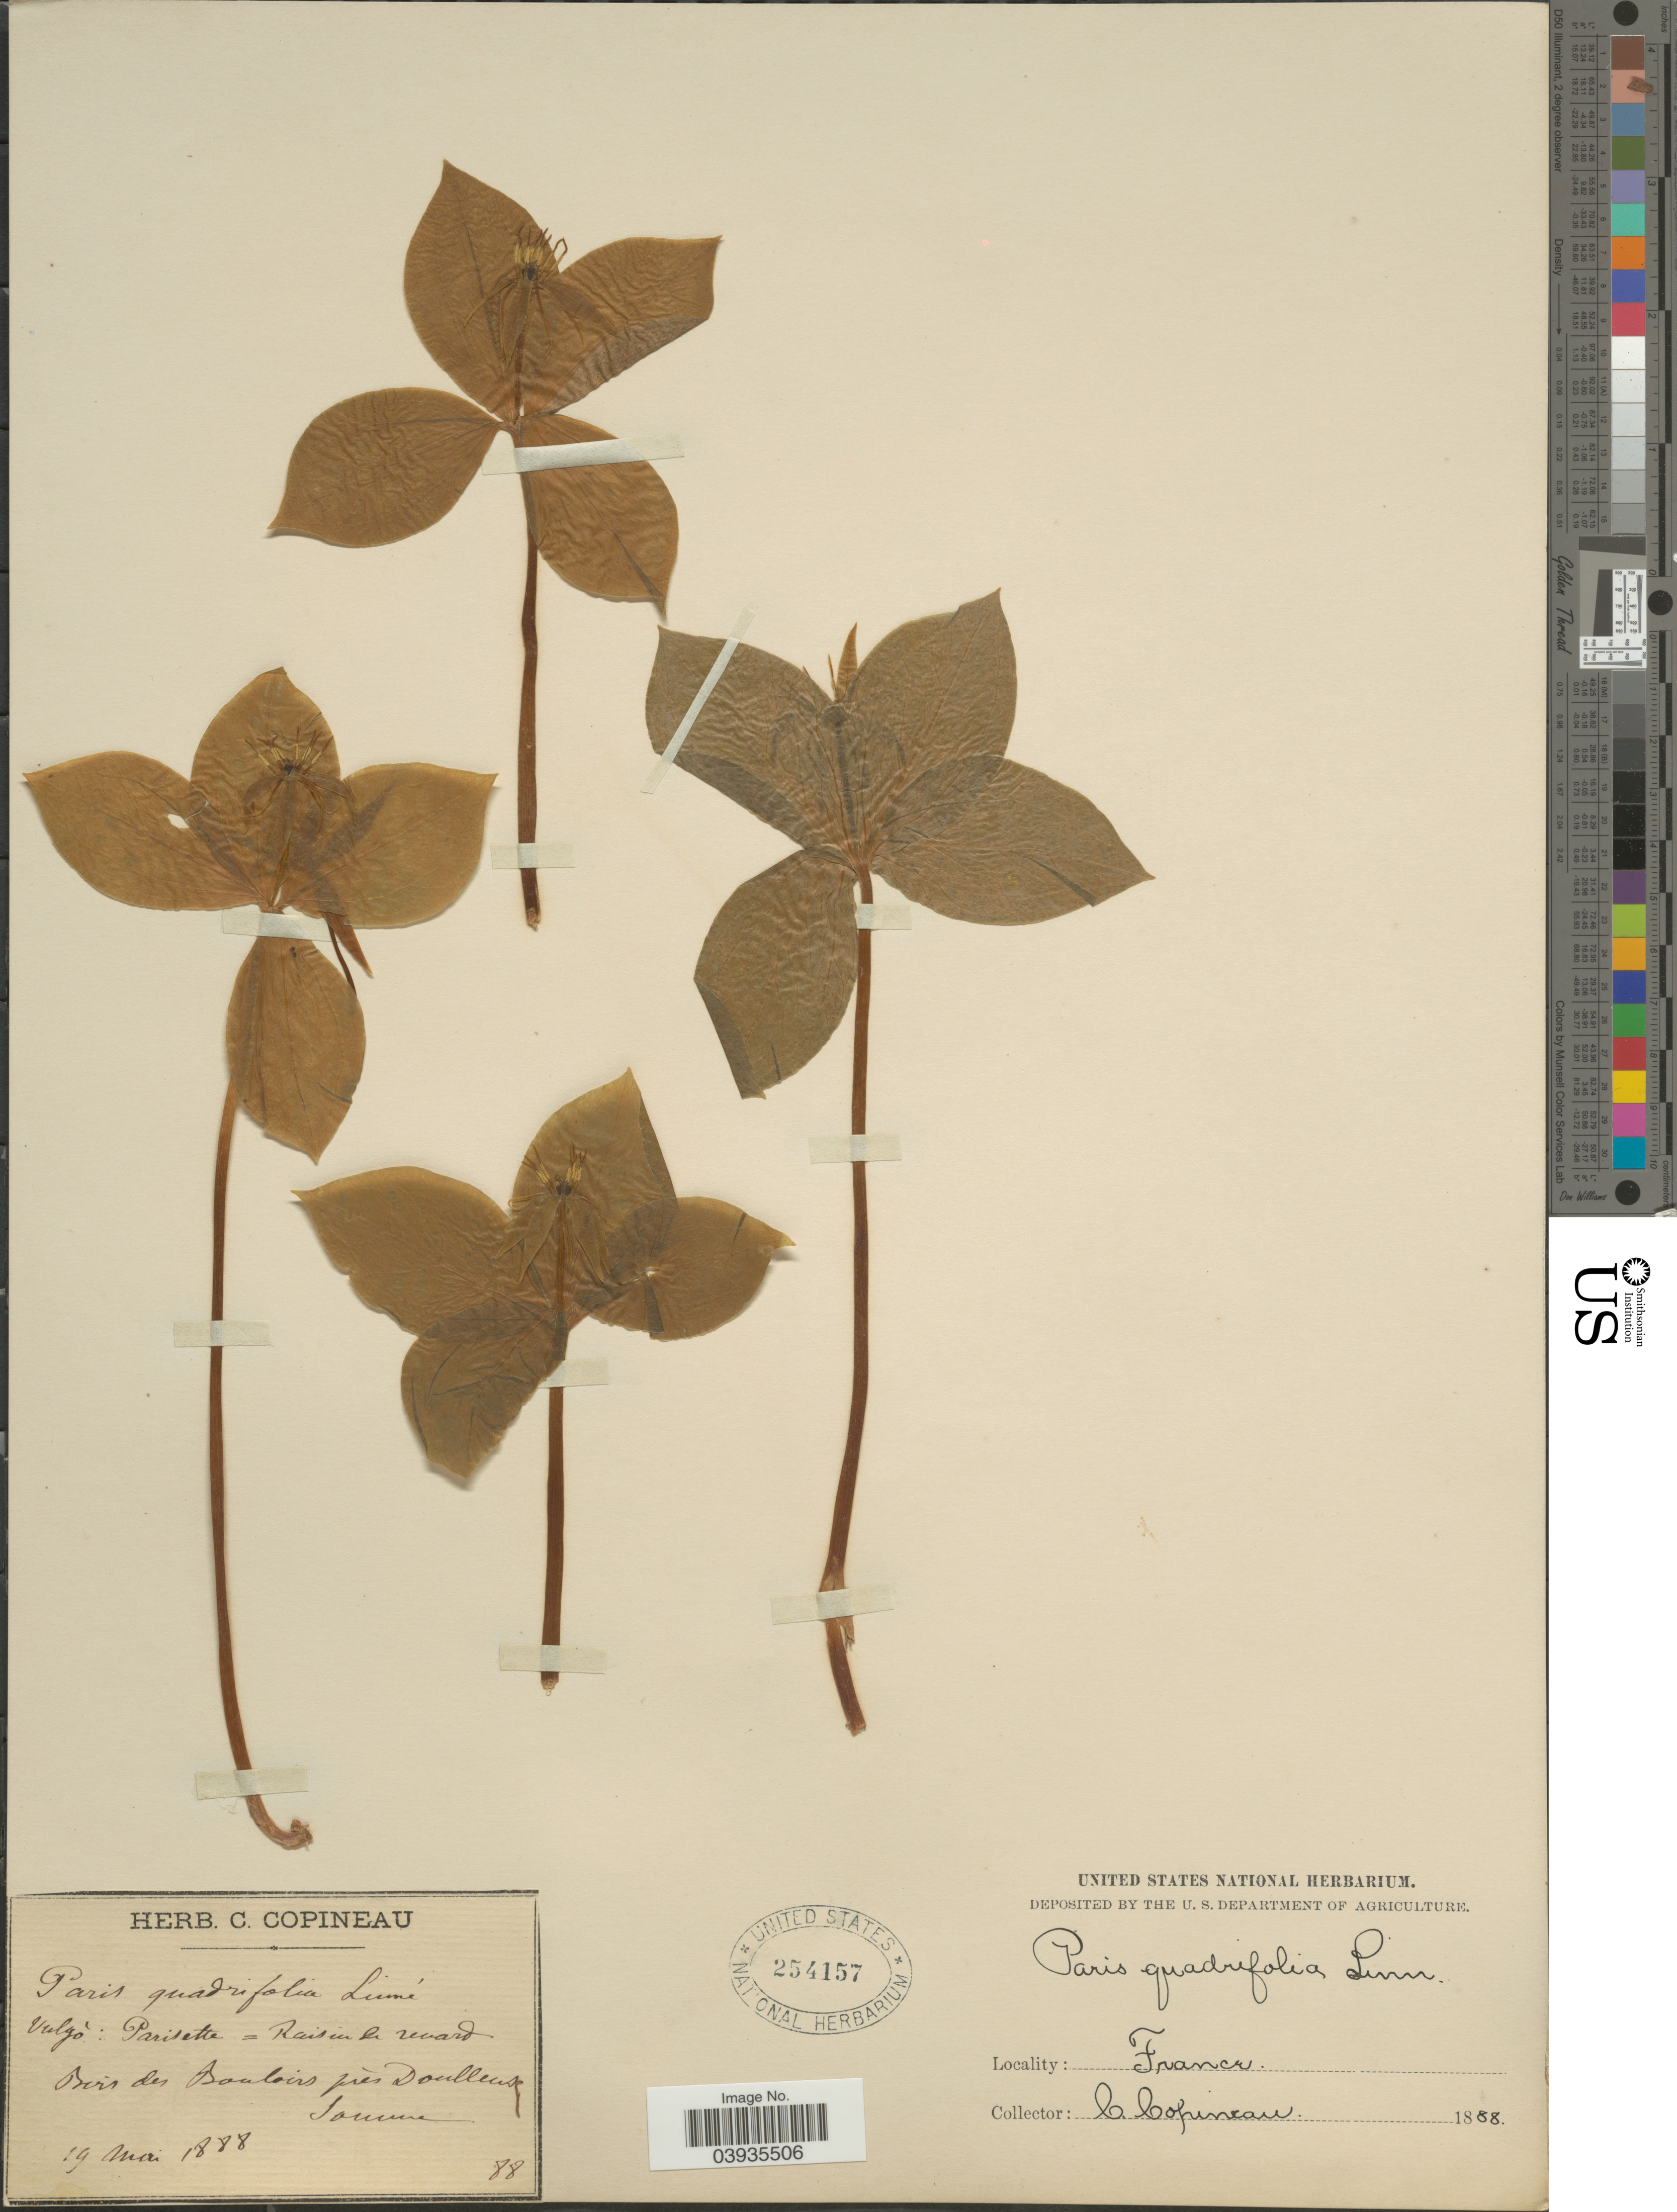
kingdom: Plantae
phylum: Tracheophyta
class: Liliopsida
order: Liliales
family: Melanthiaceae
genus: Paris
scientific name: Paris quadrifolia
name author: L.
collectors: C. Copineau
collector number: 88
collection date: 1888-05-19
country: France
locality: Bois de Bouloire près Doullens, Somme.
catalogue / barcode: US 254157